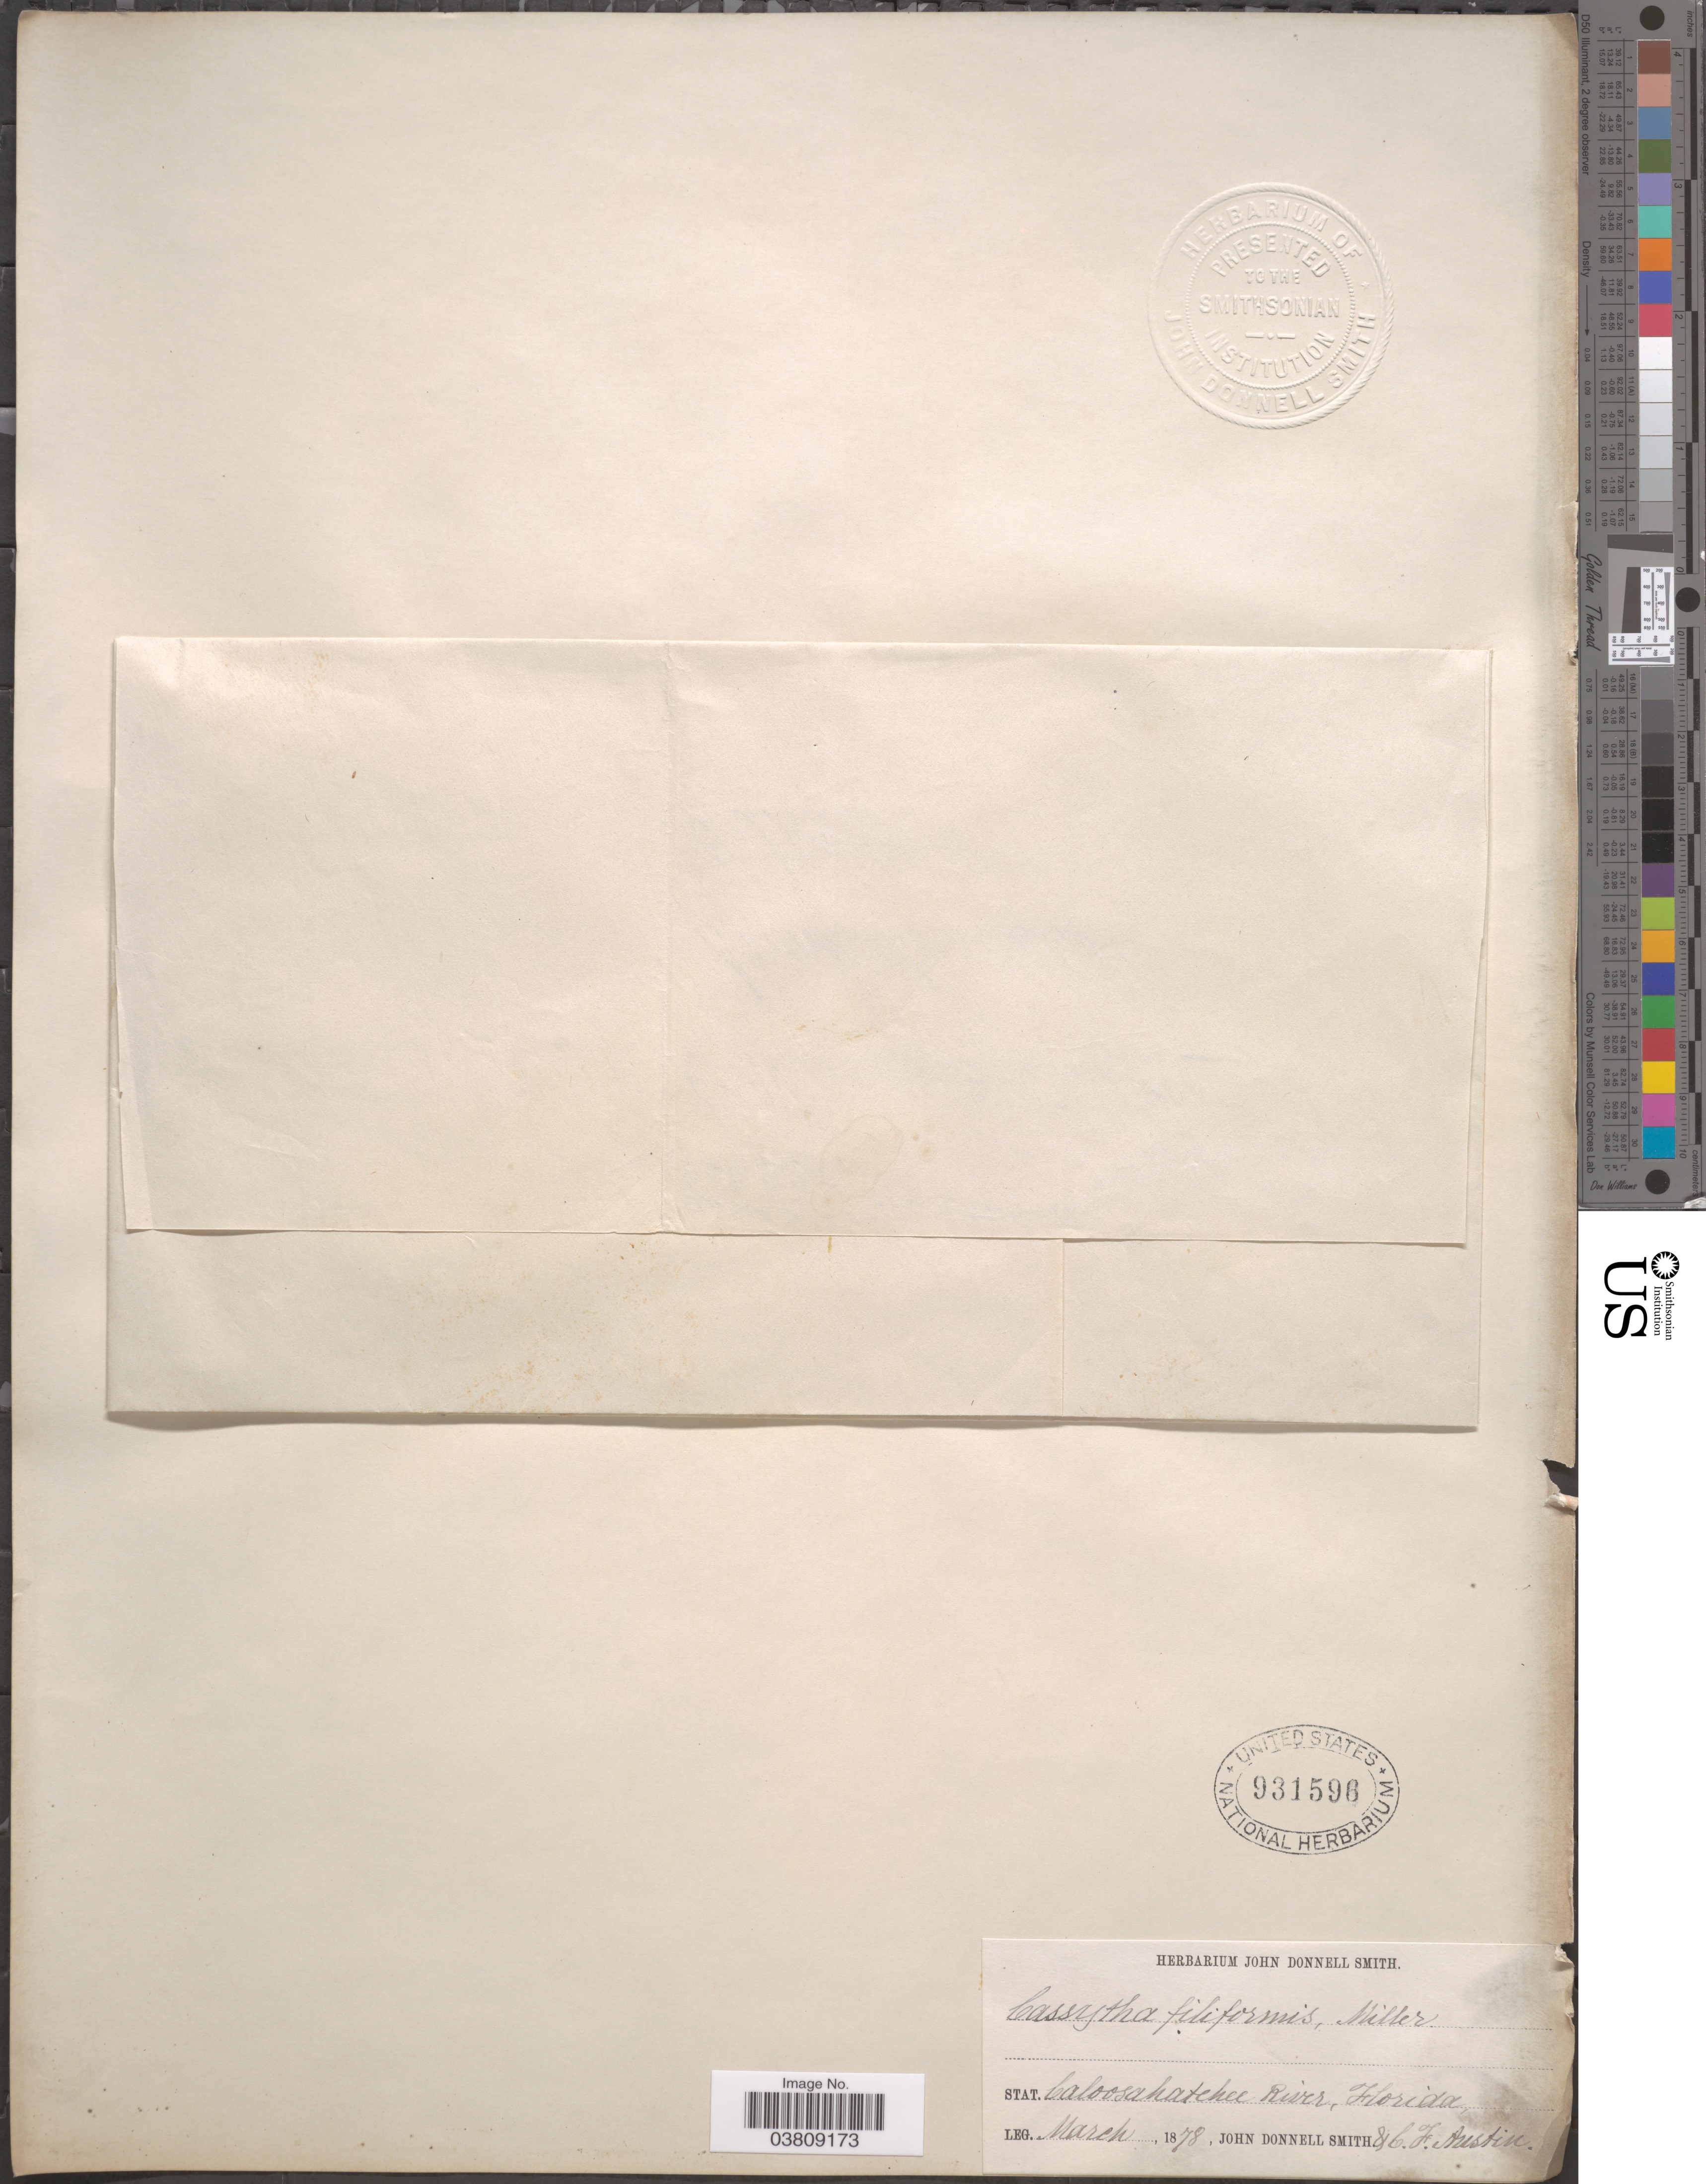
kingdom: Plantae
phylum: Tracheophyta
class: Magnoliopsida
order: Laurales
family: Lauraceae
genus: Cassytha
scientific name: Cassytha filiformis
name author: L.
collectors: J. Donnell Smith & C. F. Austin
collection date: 1878-03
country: United States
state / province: Florida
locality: Caloosahatchee River.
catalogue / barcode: US 931596